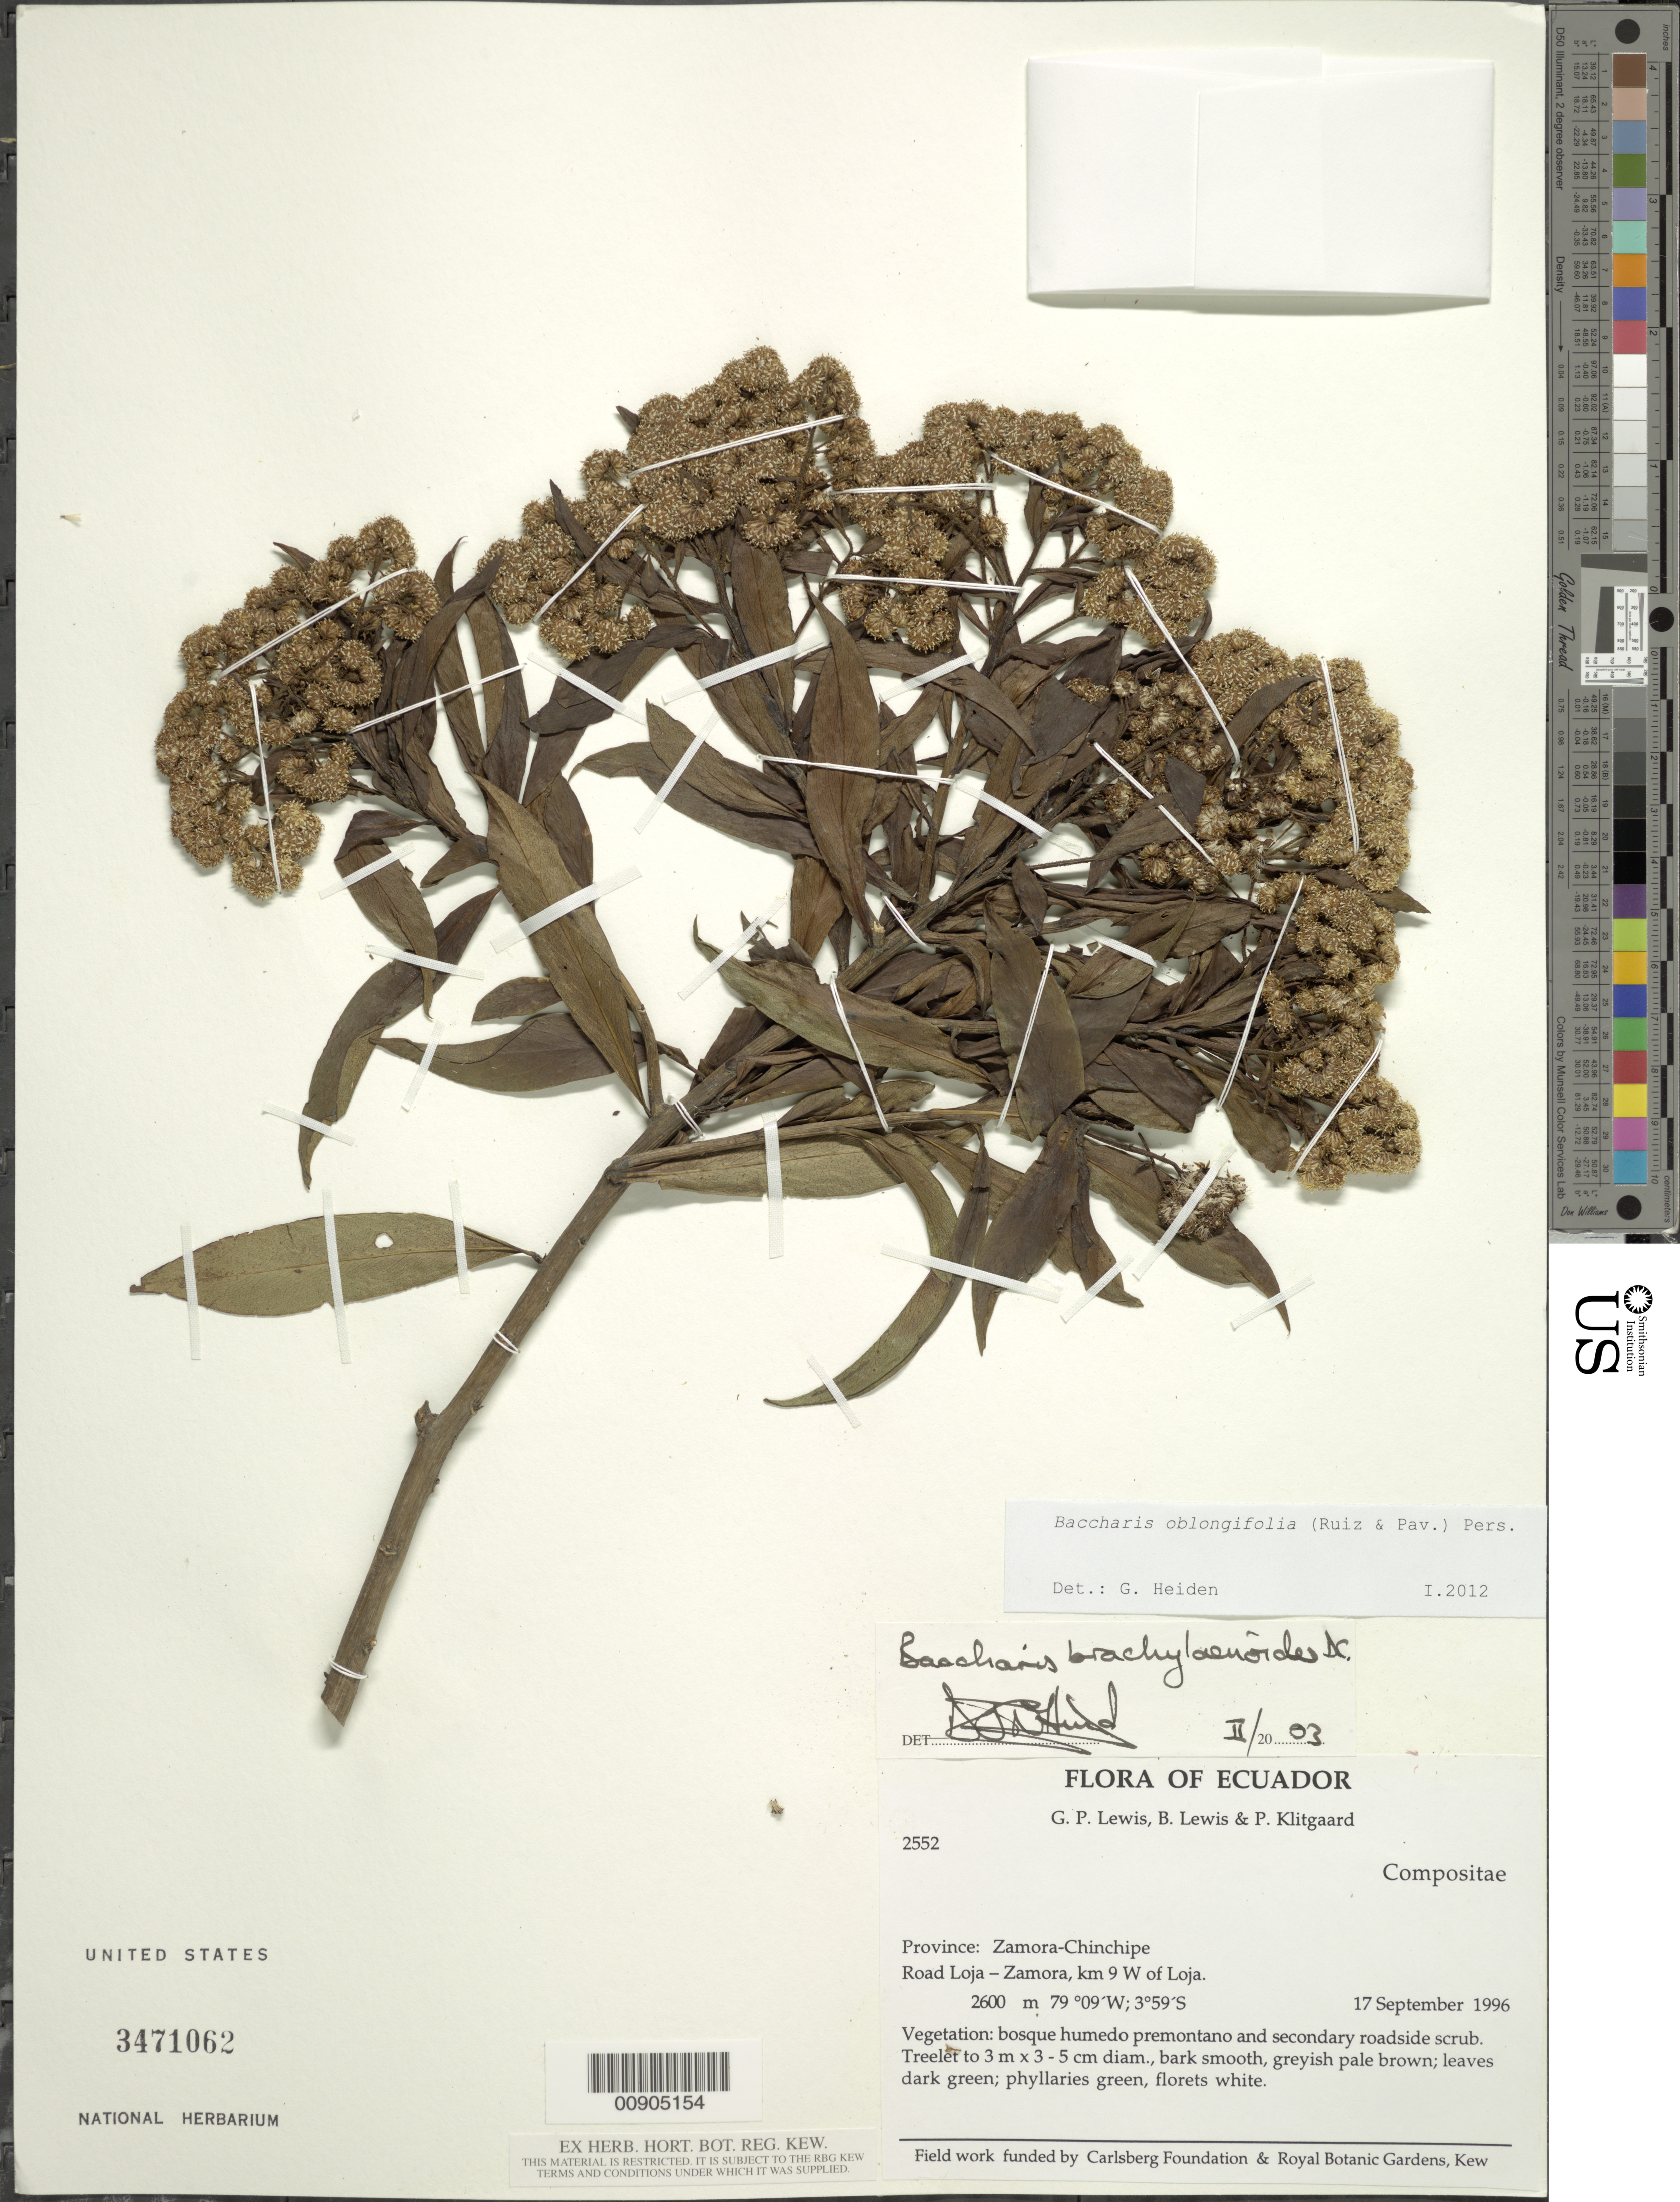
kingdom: Plantae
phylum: Tracheophyta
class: Magnoliopsida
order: Asterales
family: Asteraceae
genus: Baccharis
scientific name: Baccharis oblongifolia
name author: (Ruiz & Pav.) Pers.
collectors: G. P. Lewis, B. Lewis & P. Klitgaard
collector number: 2552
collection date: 1996-09-17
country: Ecuador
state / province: Zamora-Chinchipe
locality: Loja to Zamora road, km 9 W of Loja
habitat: Bosque humedo premontano and secondary roadside scrub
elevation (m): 2600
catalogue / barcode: US 3471062